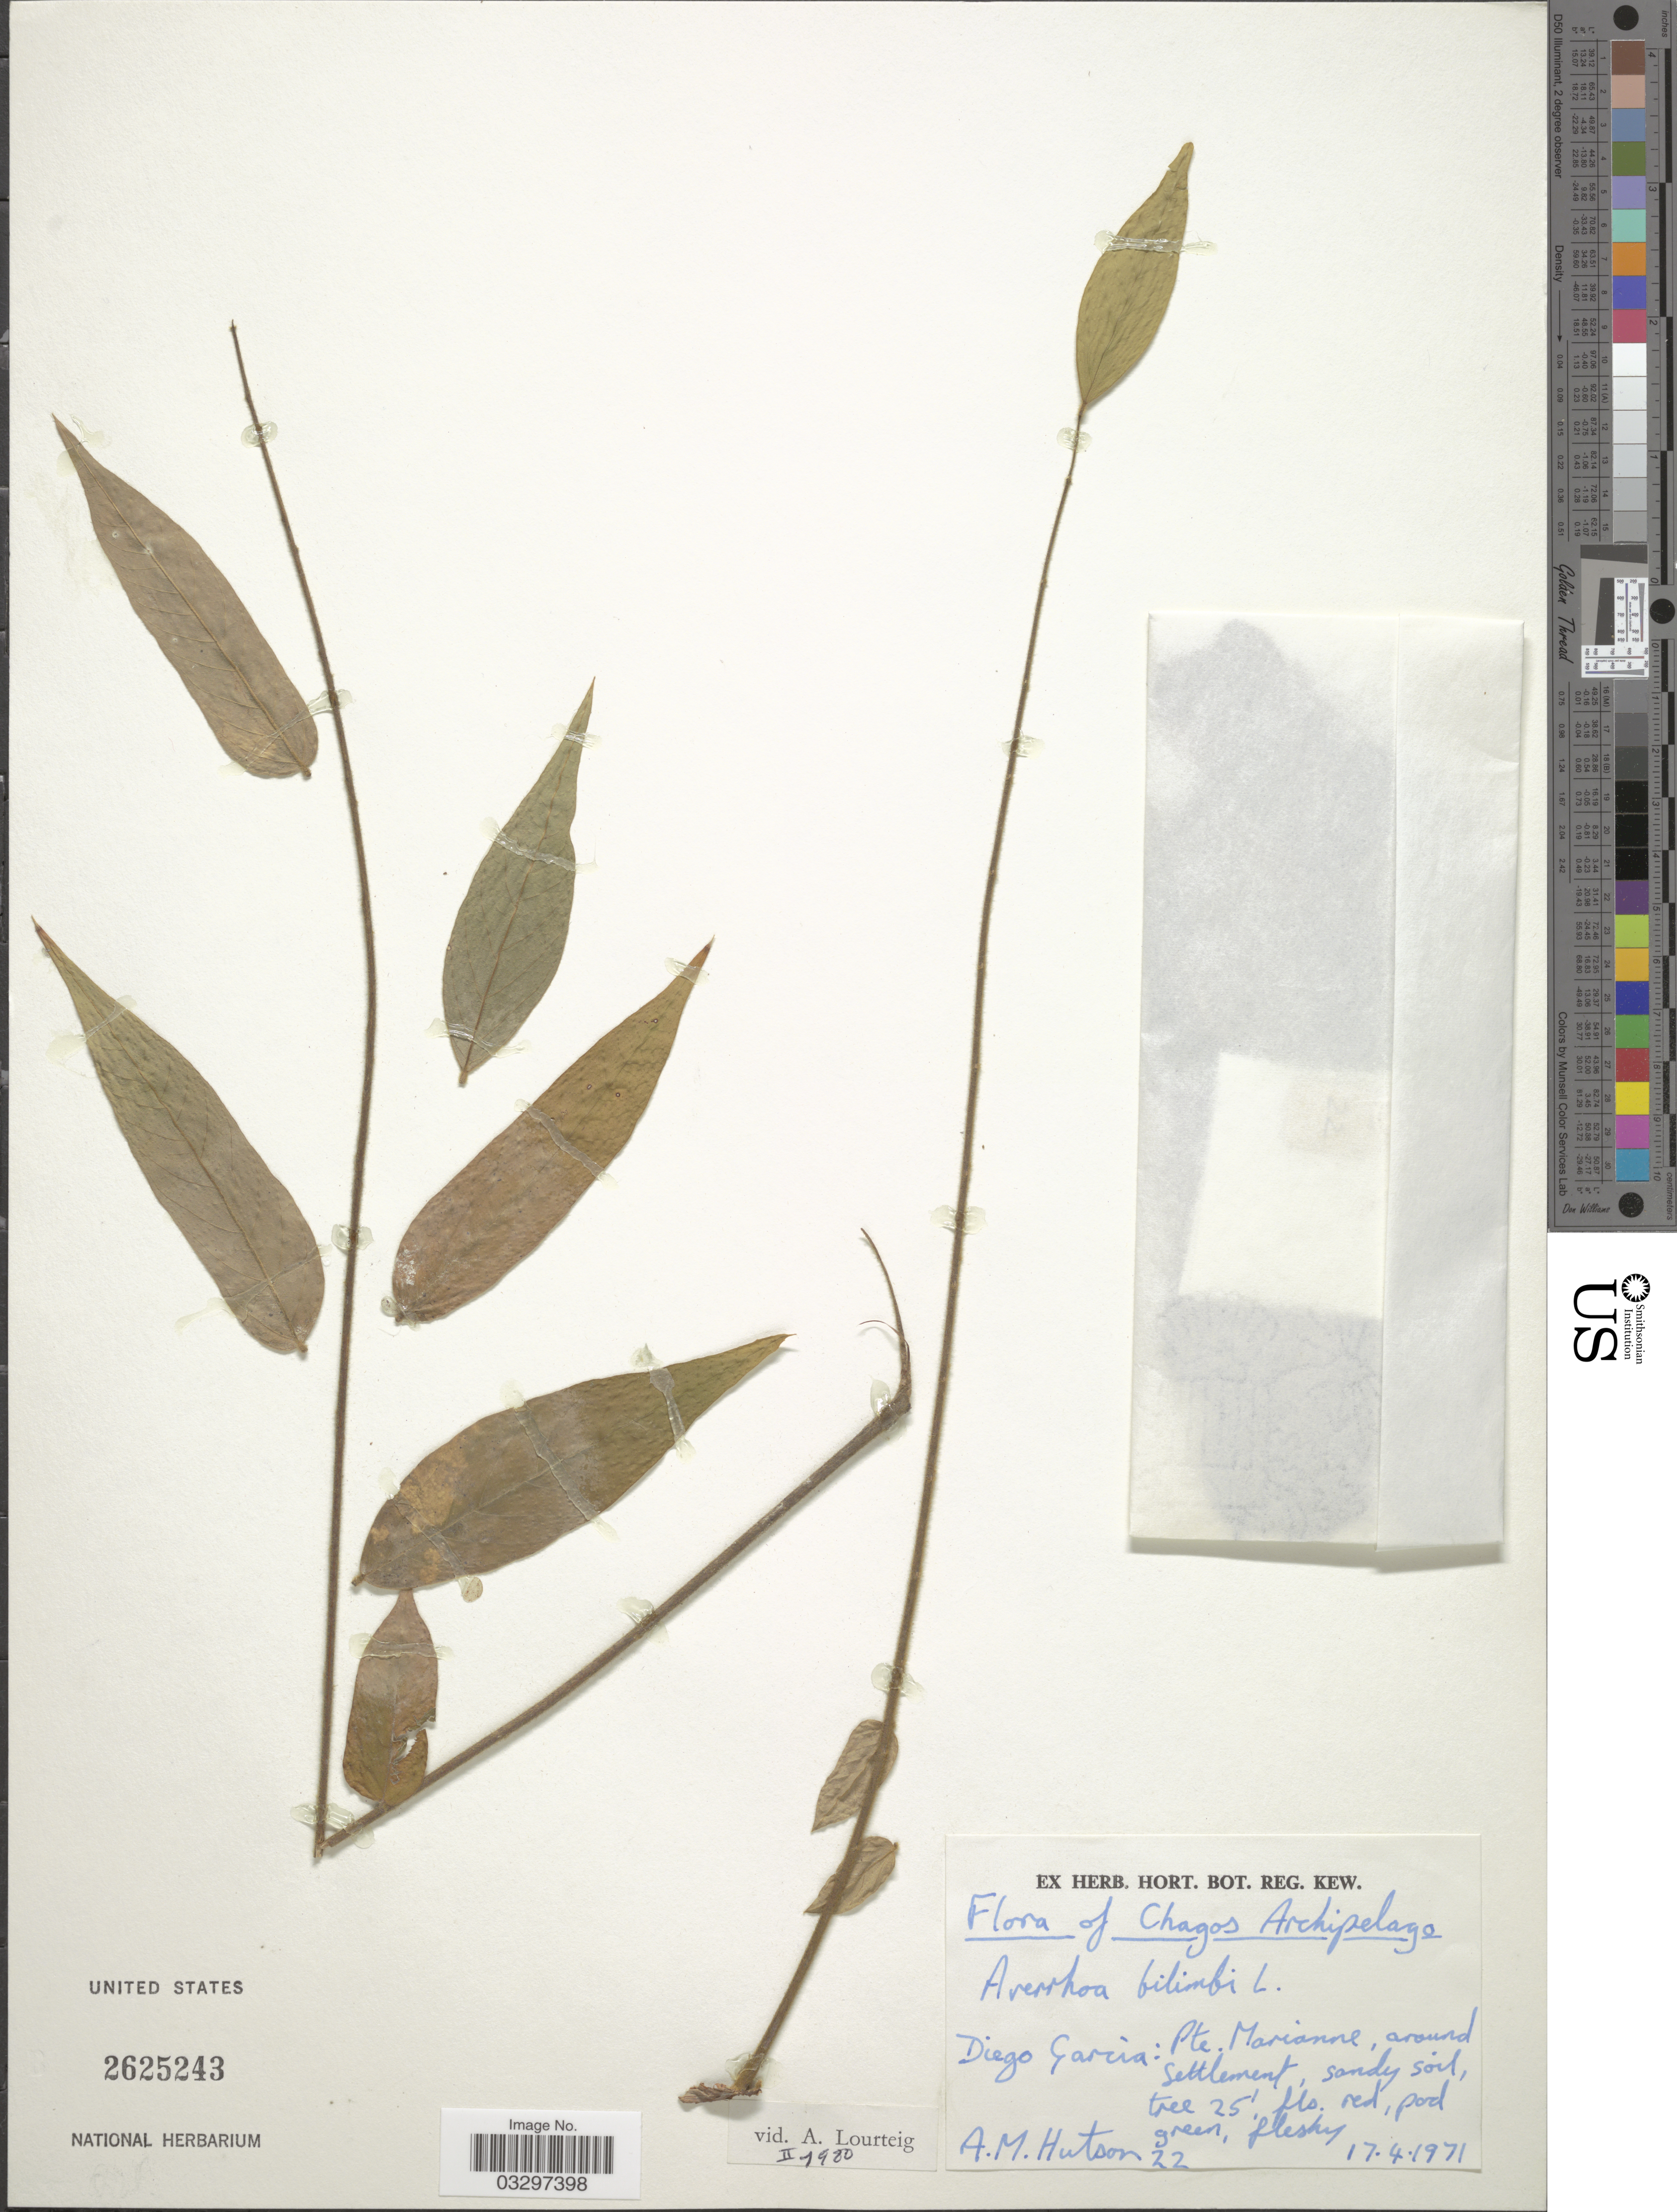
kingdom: Plantae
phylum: Tracheophyta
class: Magnoliopsida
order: Oxalidales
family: Oxalidaceae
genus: Averrhoa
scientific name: Averrhoa bilimbi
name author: L.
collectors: A. Hutson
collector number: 22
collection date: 1971-04-17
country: British Indian Ocean Territory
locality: Chagos Archipelago. Diego Garcia: Pte. Marianne, around settlement.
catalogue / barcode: US 2625243